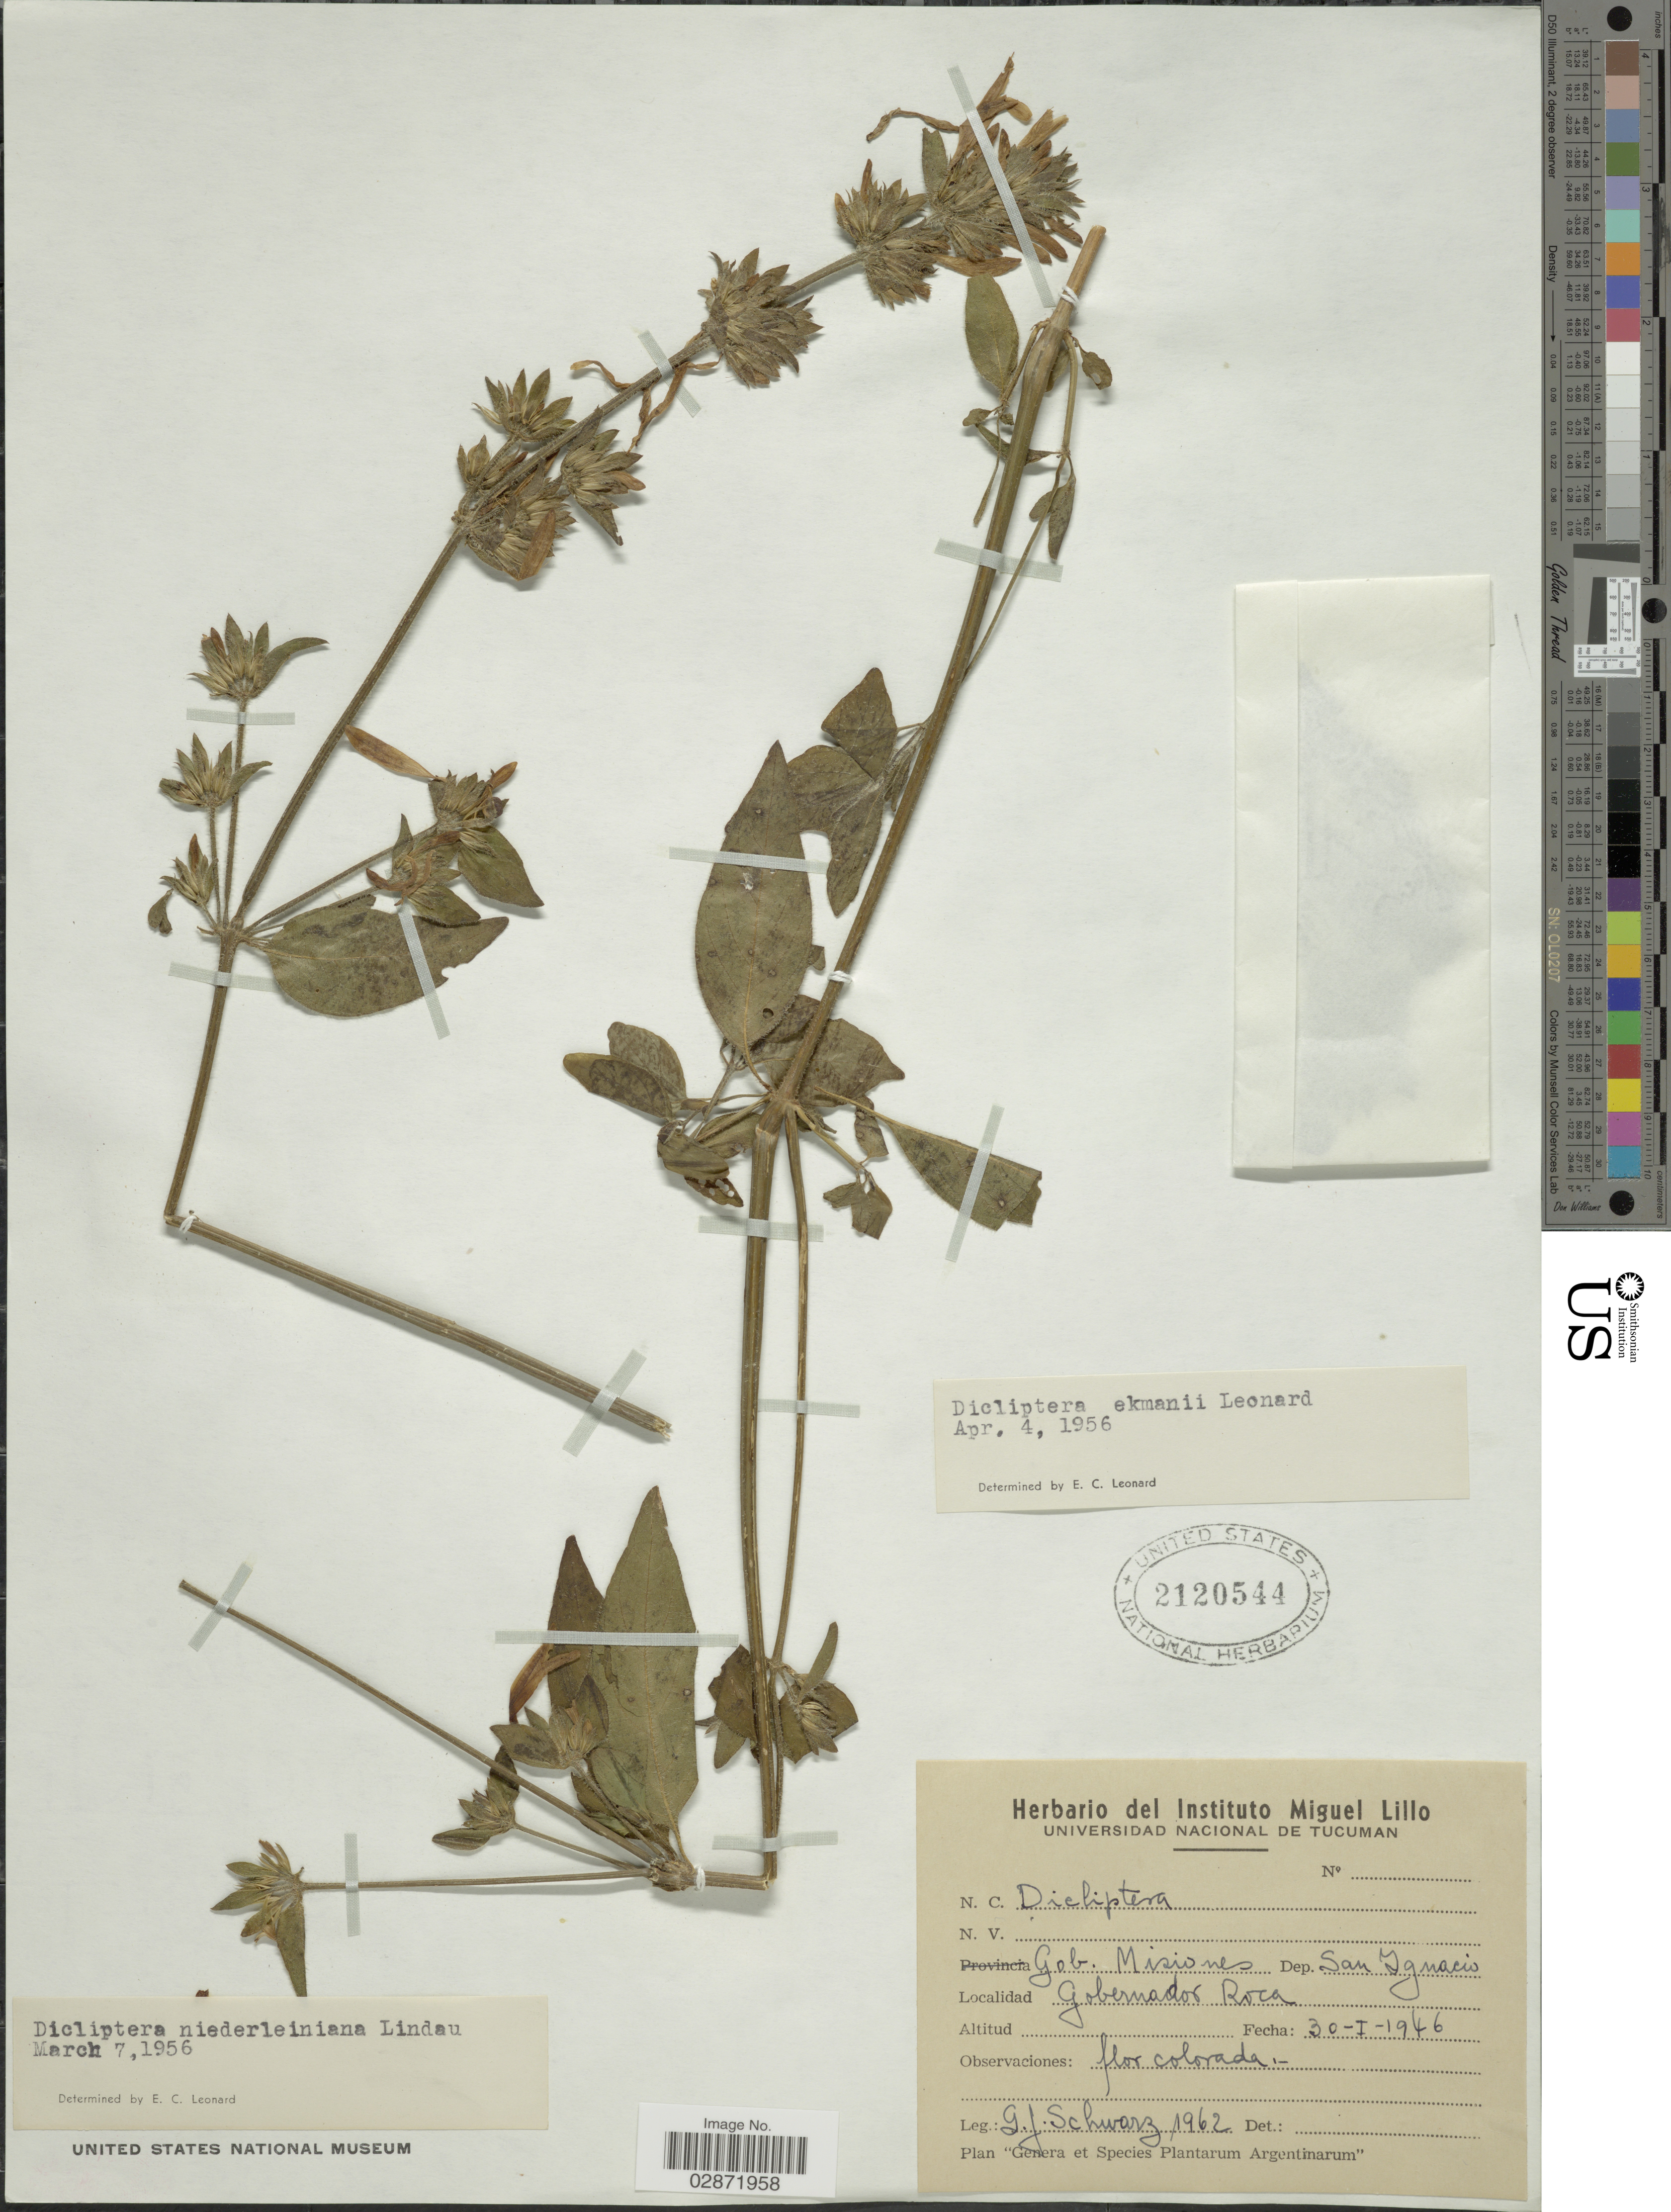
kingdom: Plantae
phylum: Tracheophyta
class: Magnoliopsida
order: Lamiales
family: Acanthaceae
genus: Dicliptera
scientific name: Dicliptera ekmanii Leonard sp. nov. ined.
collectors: G. J. Schwarz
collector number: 1962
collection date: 1946-01-30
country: Argentina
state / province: Misiones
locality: Gob. Misiones. Dep. San Ignacio. Gobernador Roca.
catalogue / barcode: US 2120544